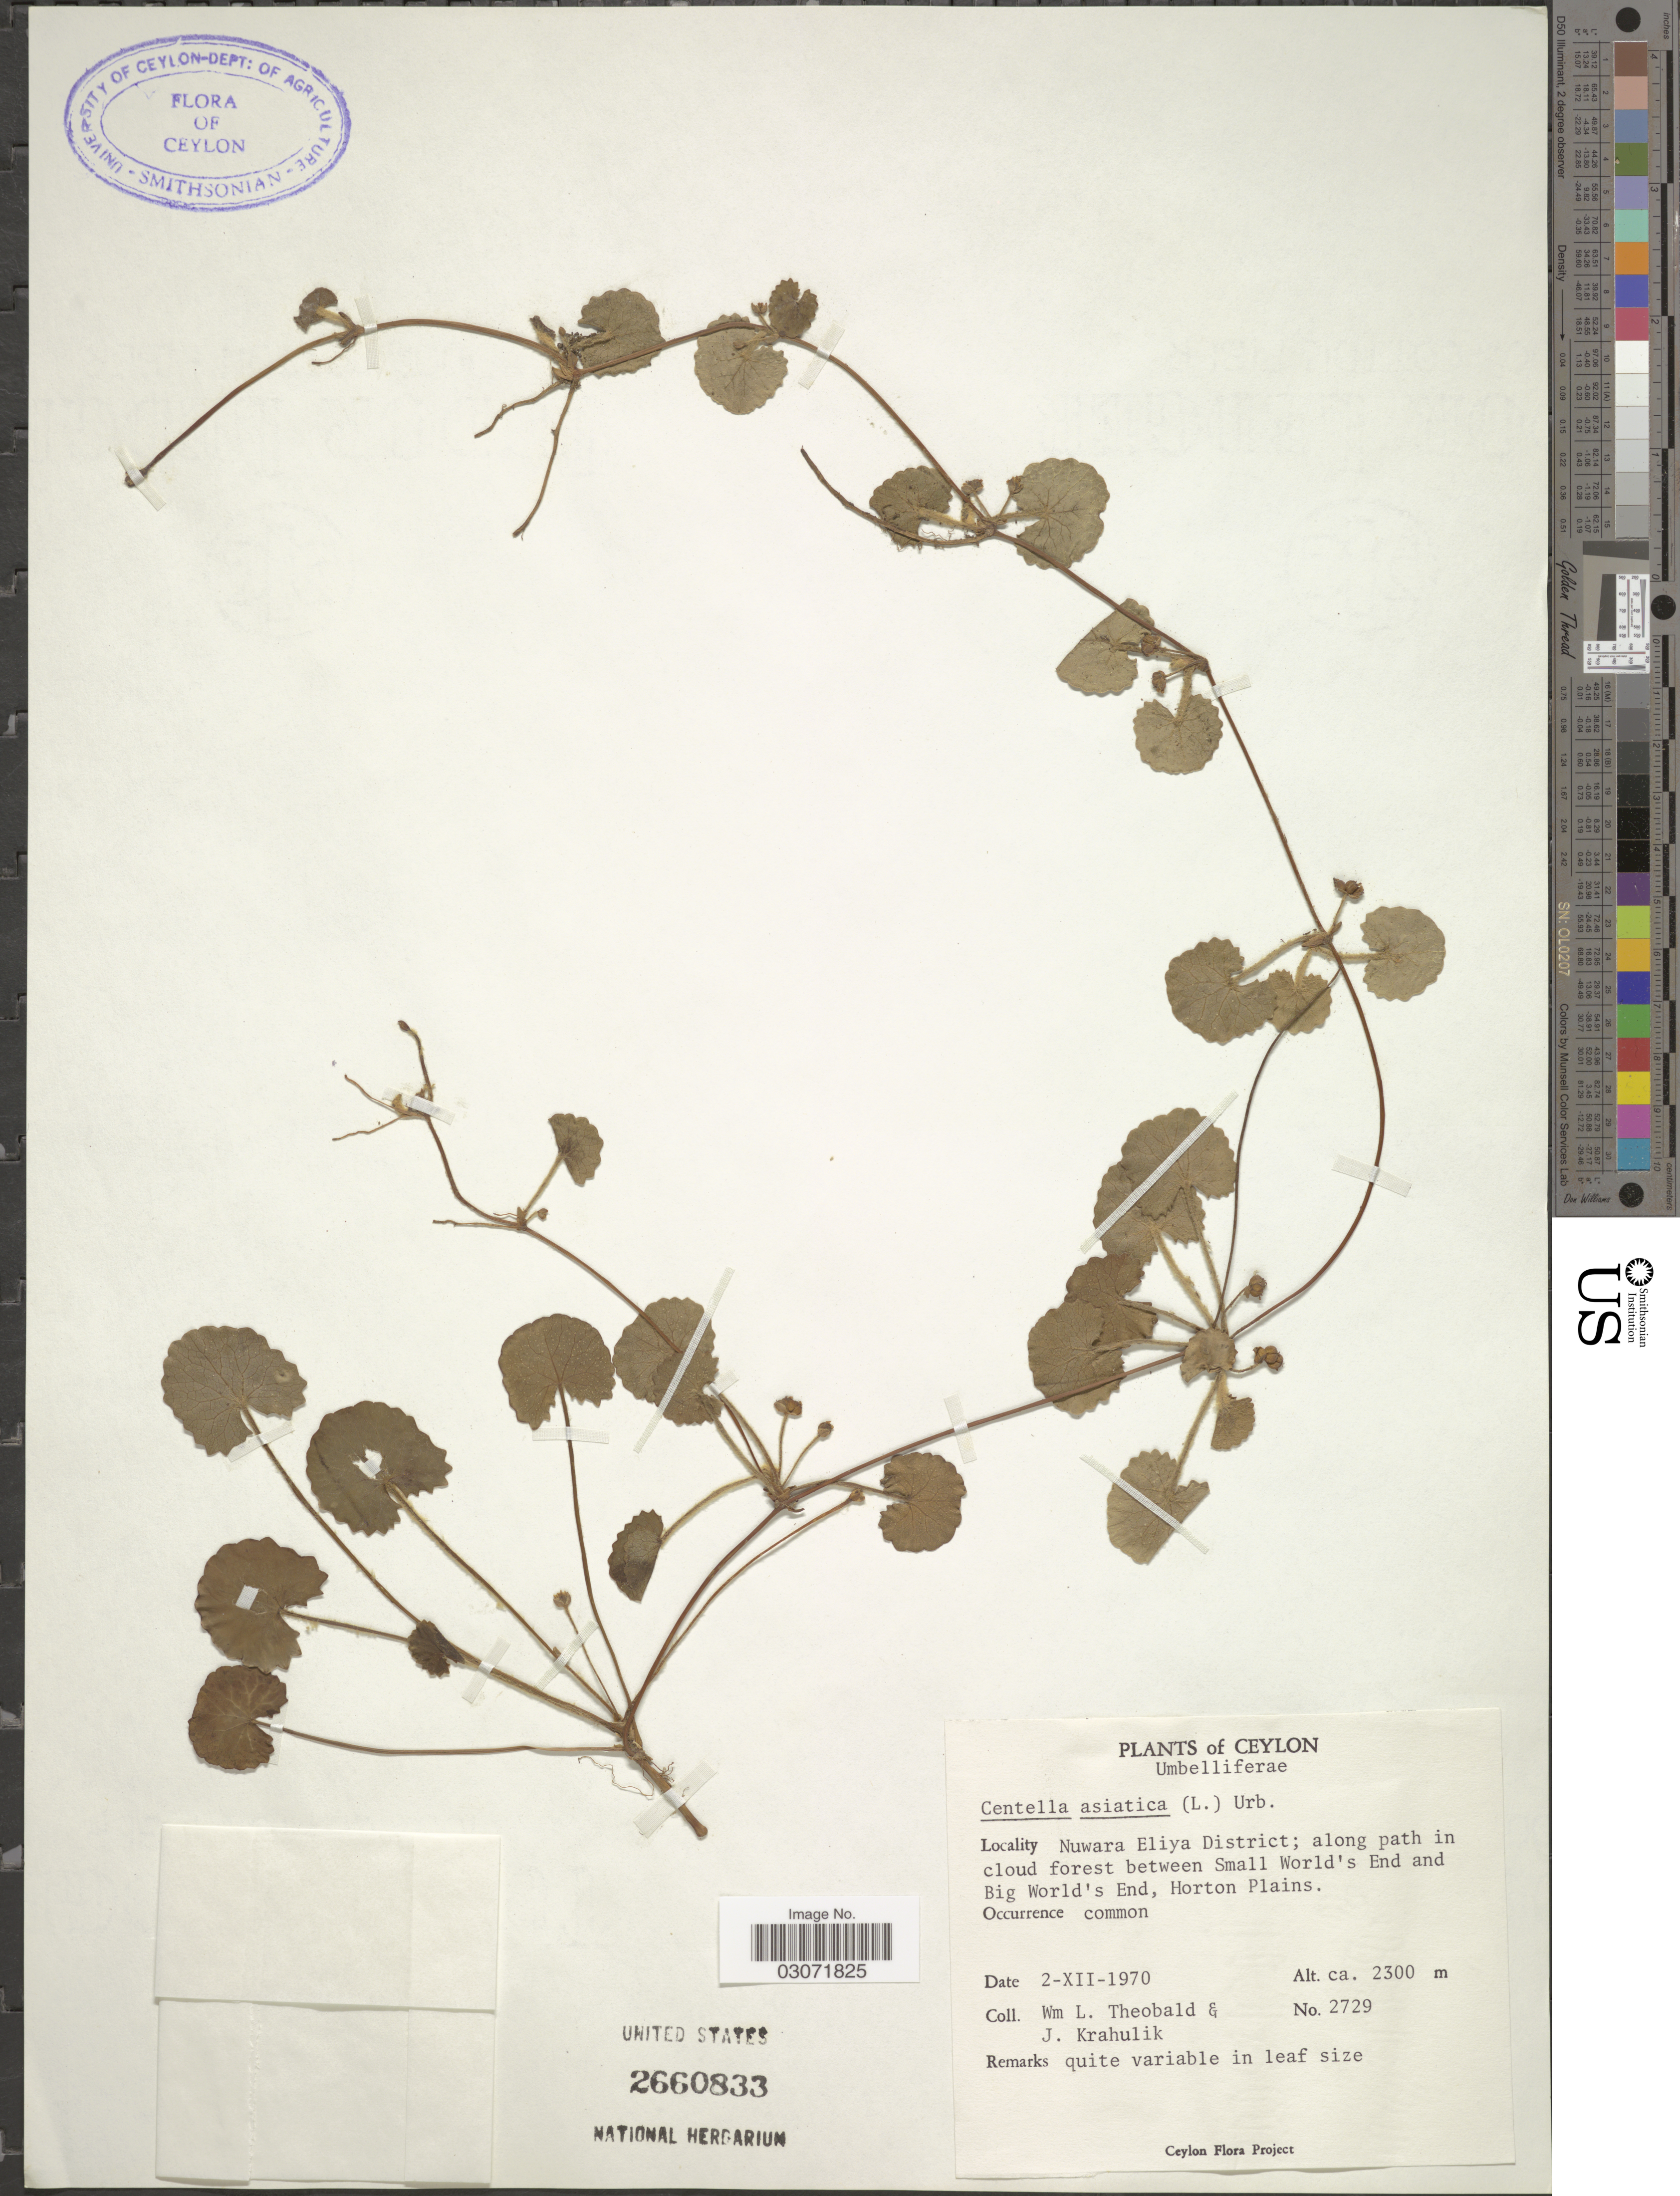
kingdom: Plantae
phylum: Tracheophyta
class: Magnoliopsida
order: Apiales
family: Apiaceae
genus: Centella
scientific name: Centella asiatica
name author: (L.) Urb.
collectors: W. L. Theobald & J. Krahulik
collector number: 2729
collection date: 1970-12-02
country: Sri Lanka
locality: Nuwara Eliya District; along path in cloud forest between Small World's End and Big World's End, Horton Plains.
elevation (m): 2300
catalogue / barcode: US 2660833